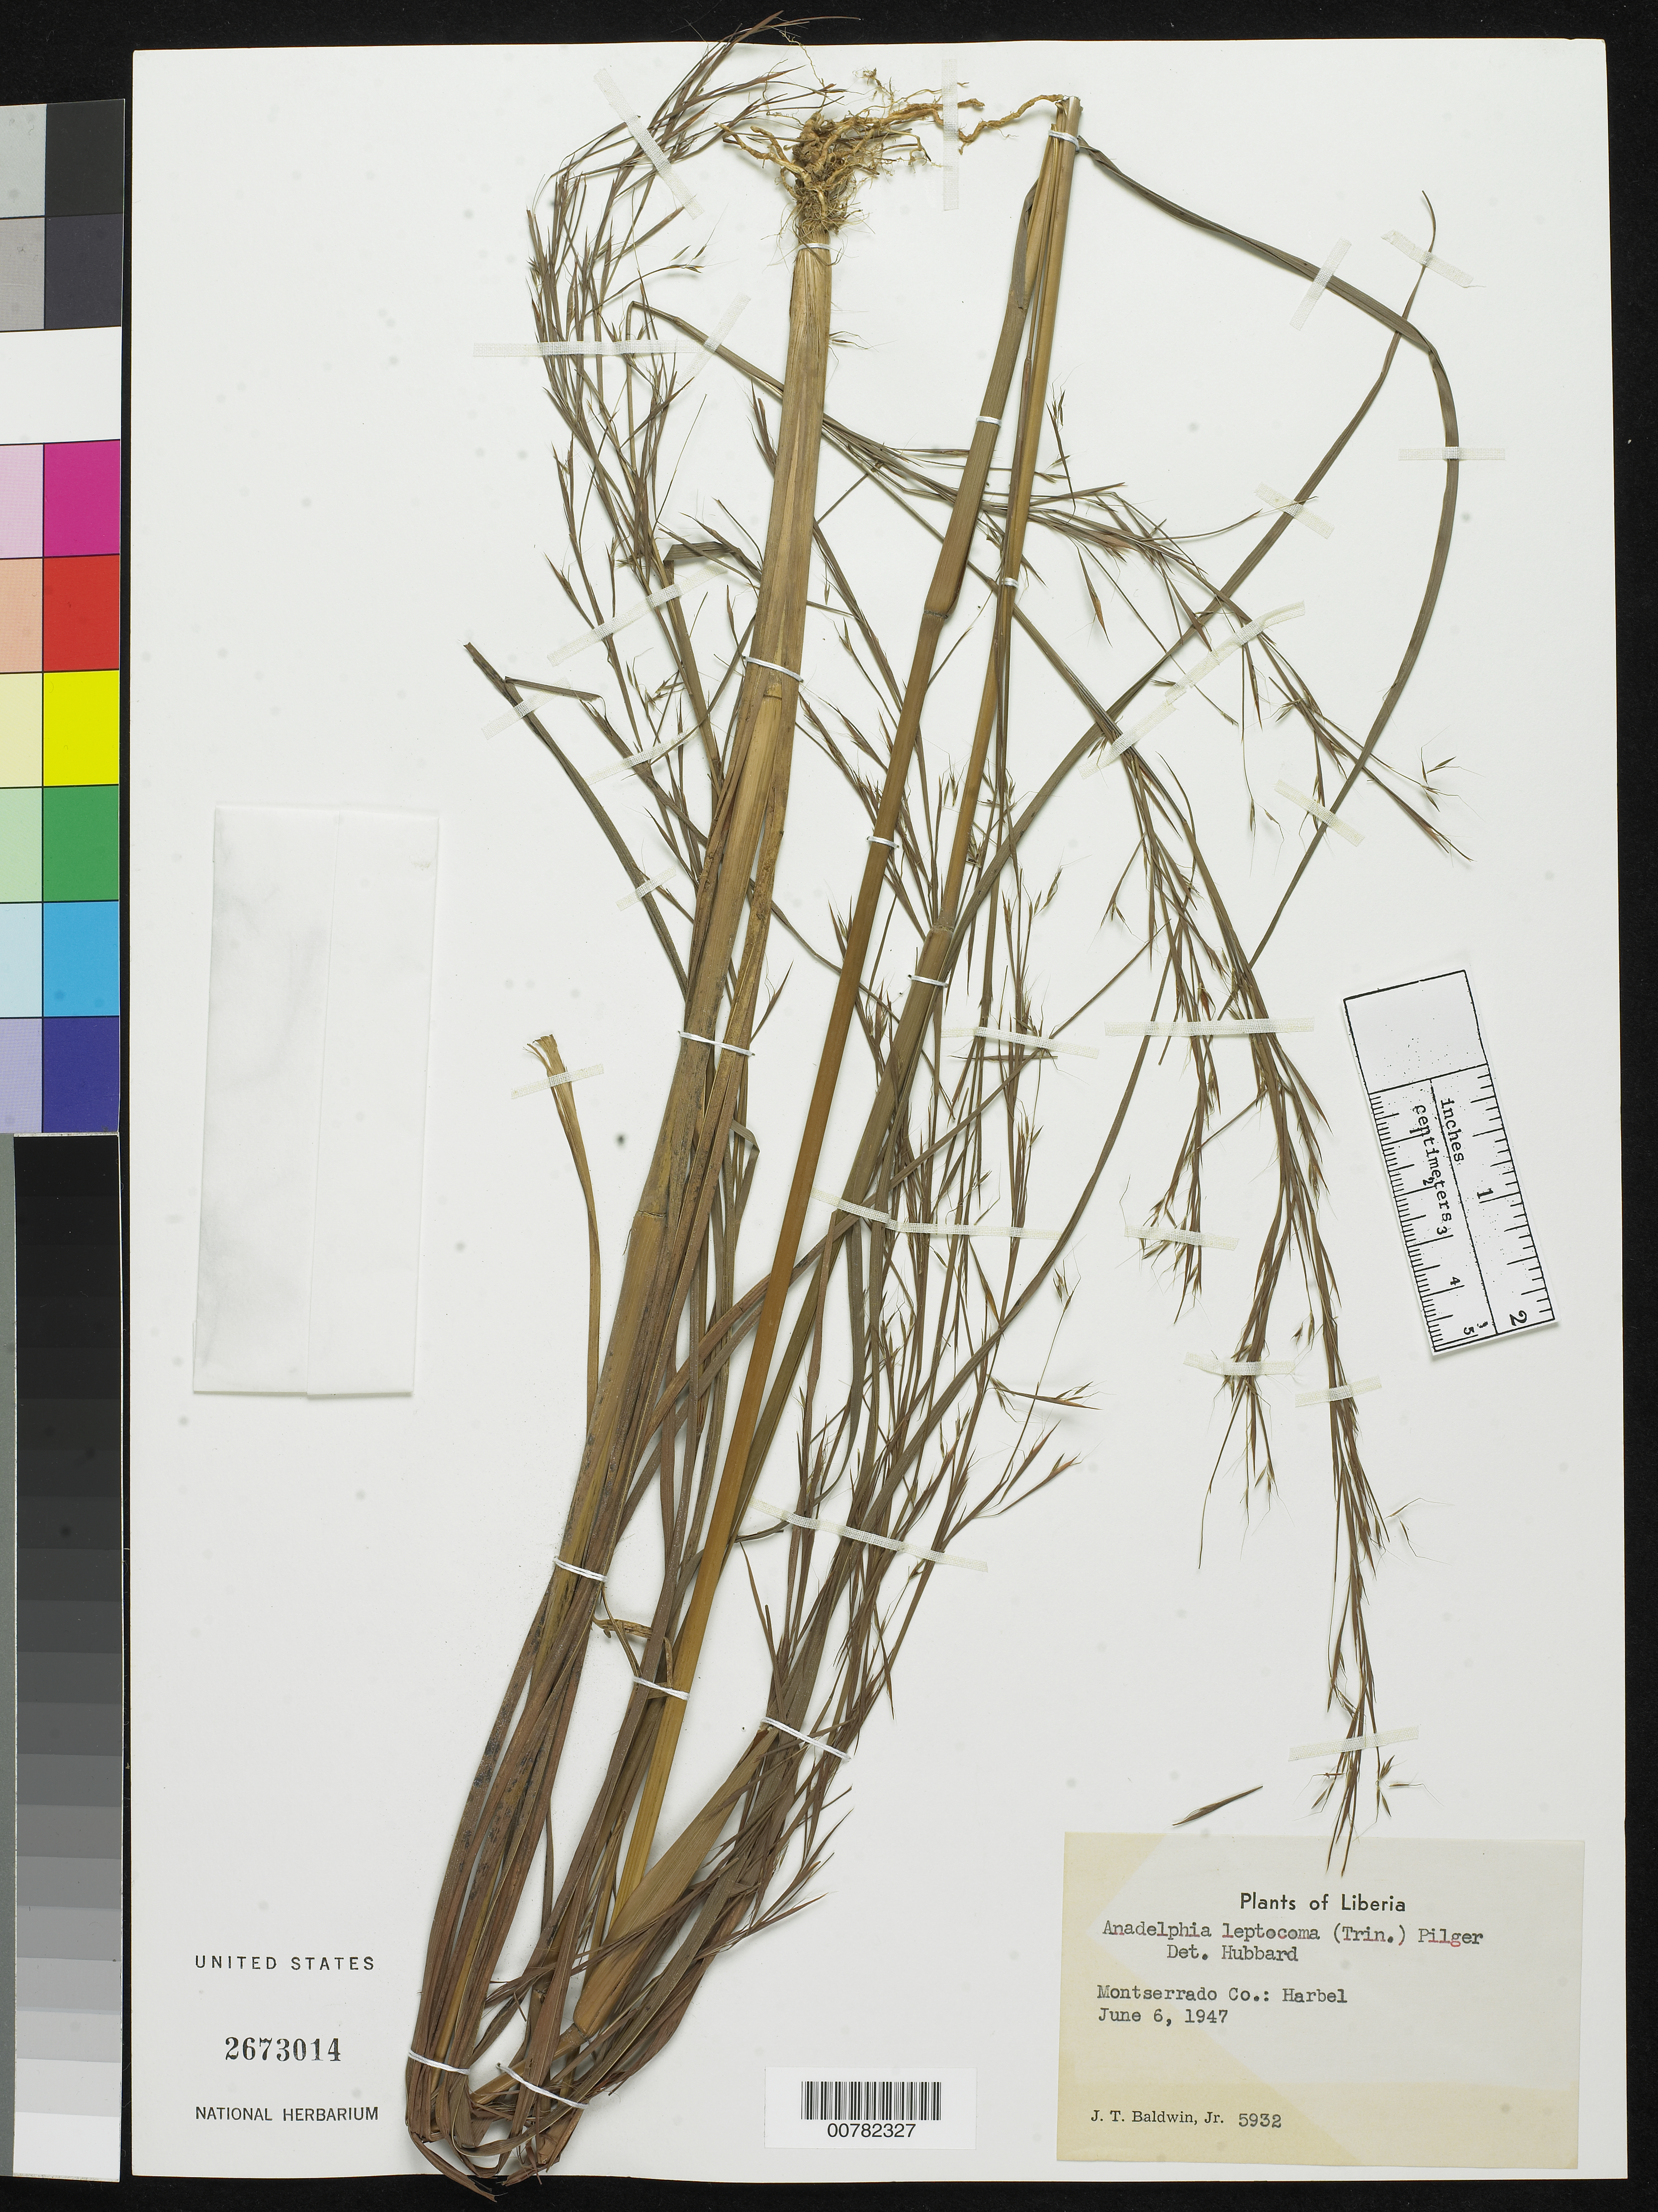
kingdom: Plantae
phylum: Tracheophyta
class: Liliopsida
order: Poales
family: Poaceae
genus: Anadelphia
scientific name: Anadelphia leptocoma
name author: (Trin.) Pilg.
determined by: Hubbard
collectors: J. T. Baldwin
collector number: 5932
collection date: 1947-06-06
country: Liberia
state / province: Montserrado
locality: Harbel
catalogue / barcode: US 2673014